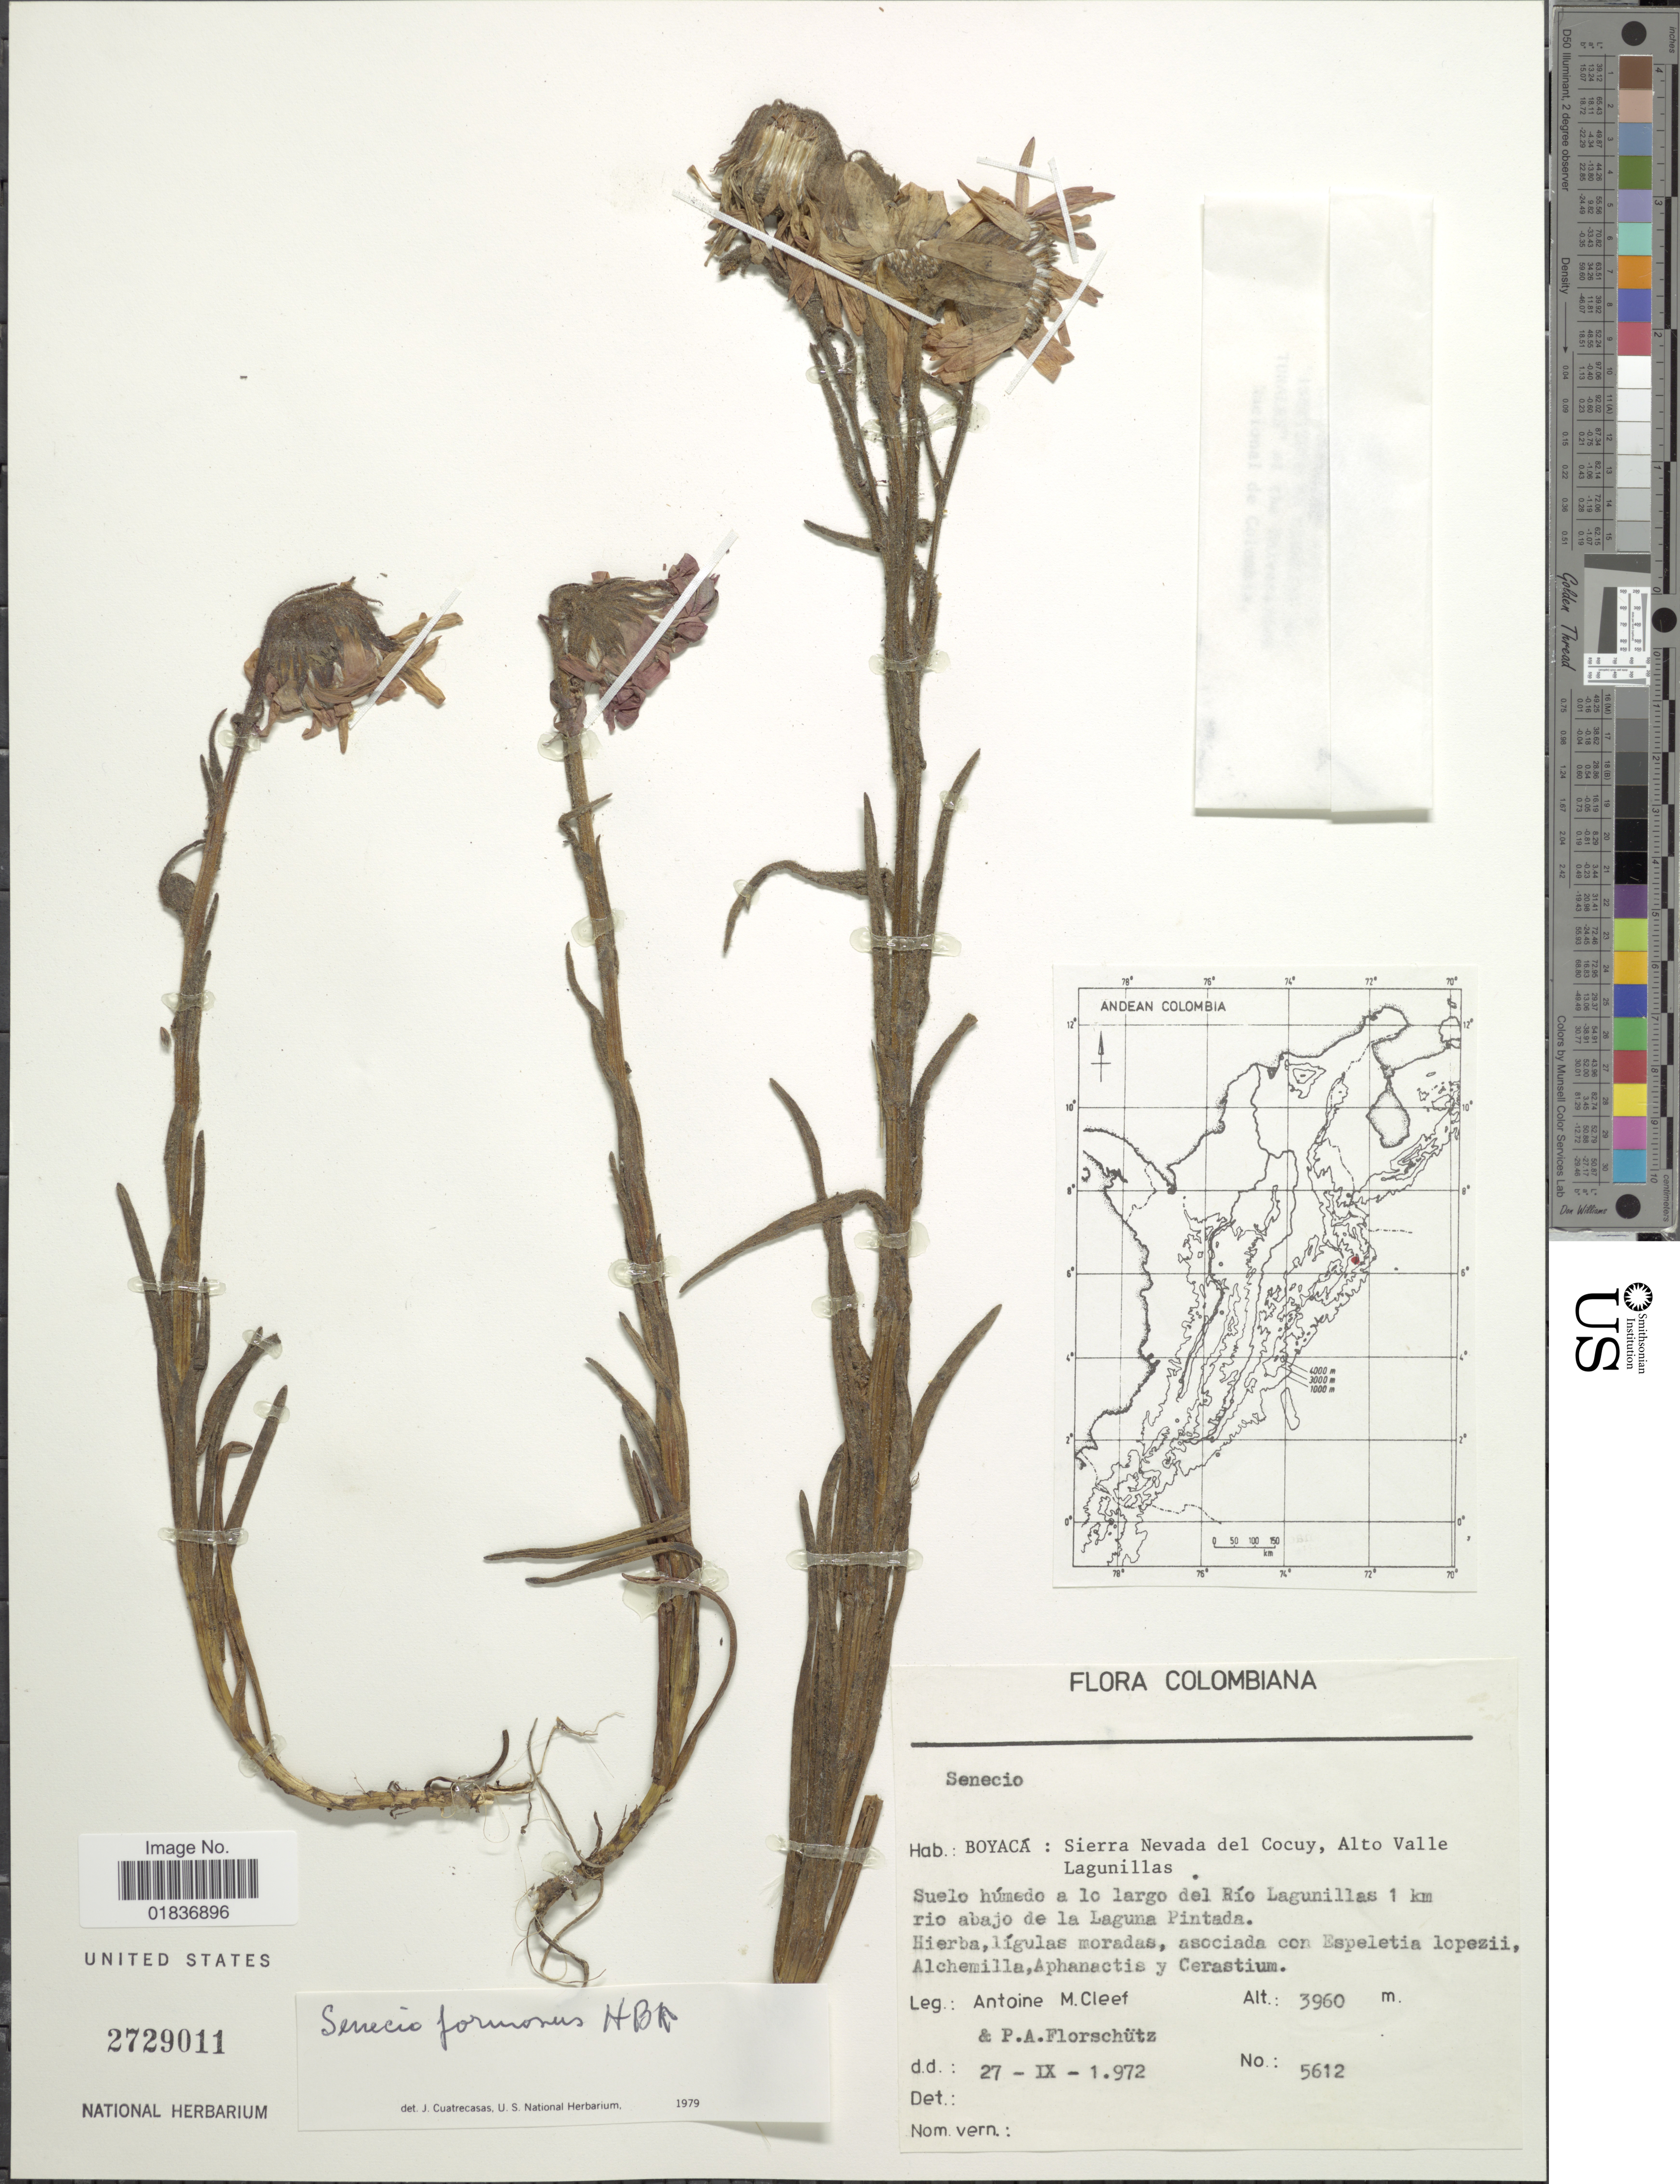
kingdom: Plantae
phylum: Tracheophyta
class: Magnoliopsida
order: Asterales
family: Asteraceae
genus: Senecio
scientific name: Senecio wedglacialis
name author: Cuatrec.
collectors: A. M. Cleef & P. Florschütz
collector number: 5612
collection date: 1972-09-27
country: Colombia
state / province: Boyacá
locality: BoyacáL Sierra Nevada del Cocuy, Alto Valle Lagunillas. Suelo humedo a lo largo del Rio Lagunillas 1 km rio abajo de la Laguna Pintada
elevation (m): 3960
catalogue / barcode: US 2729011